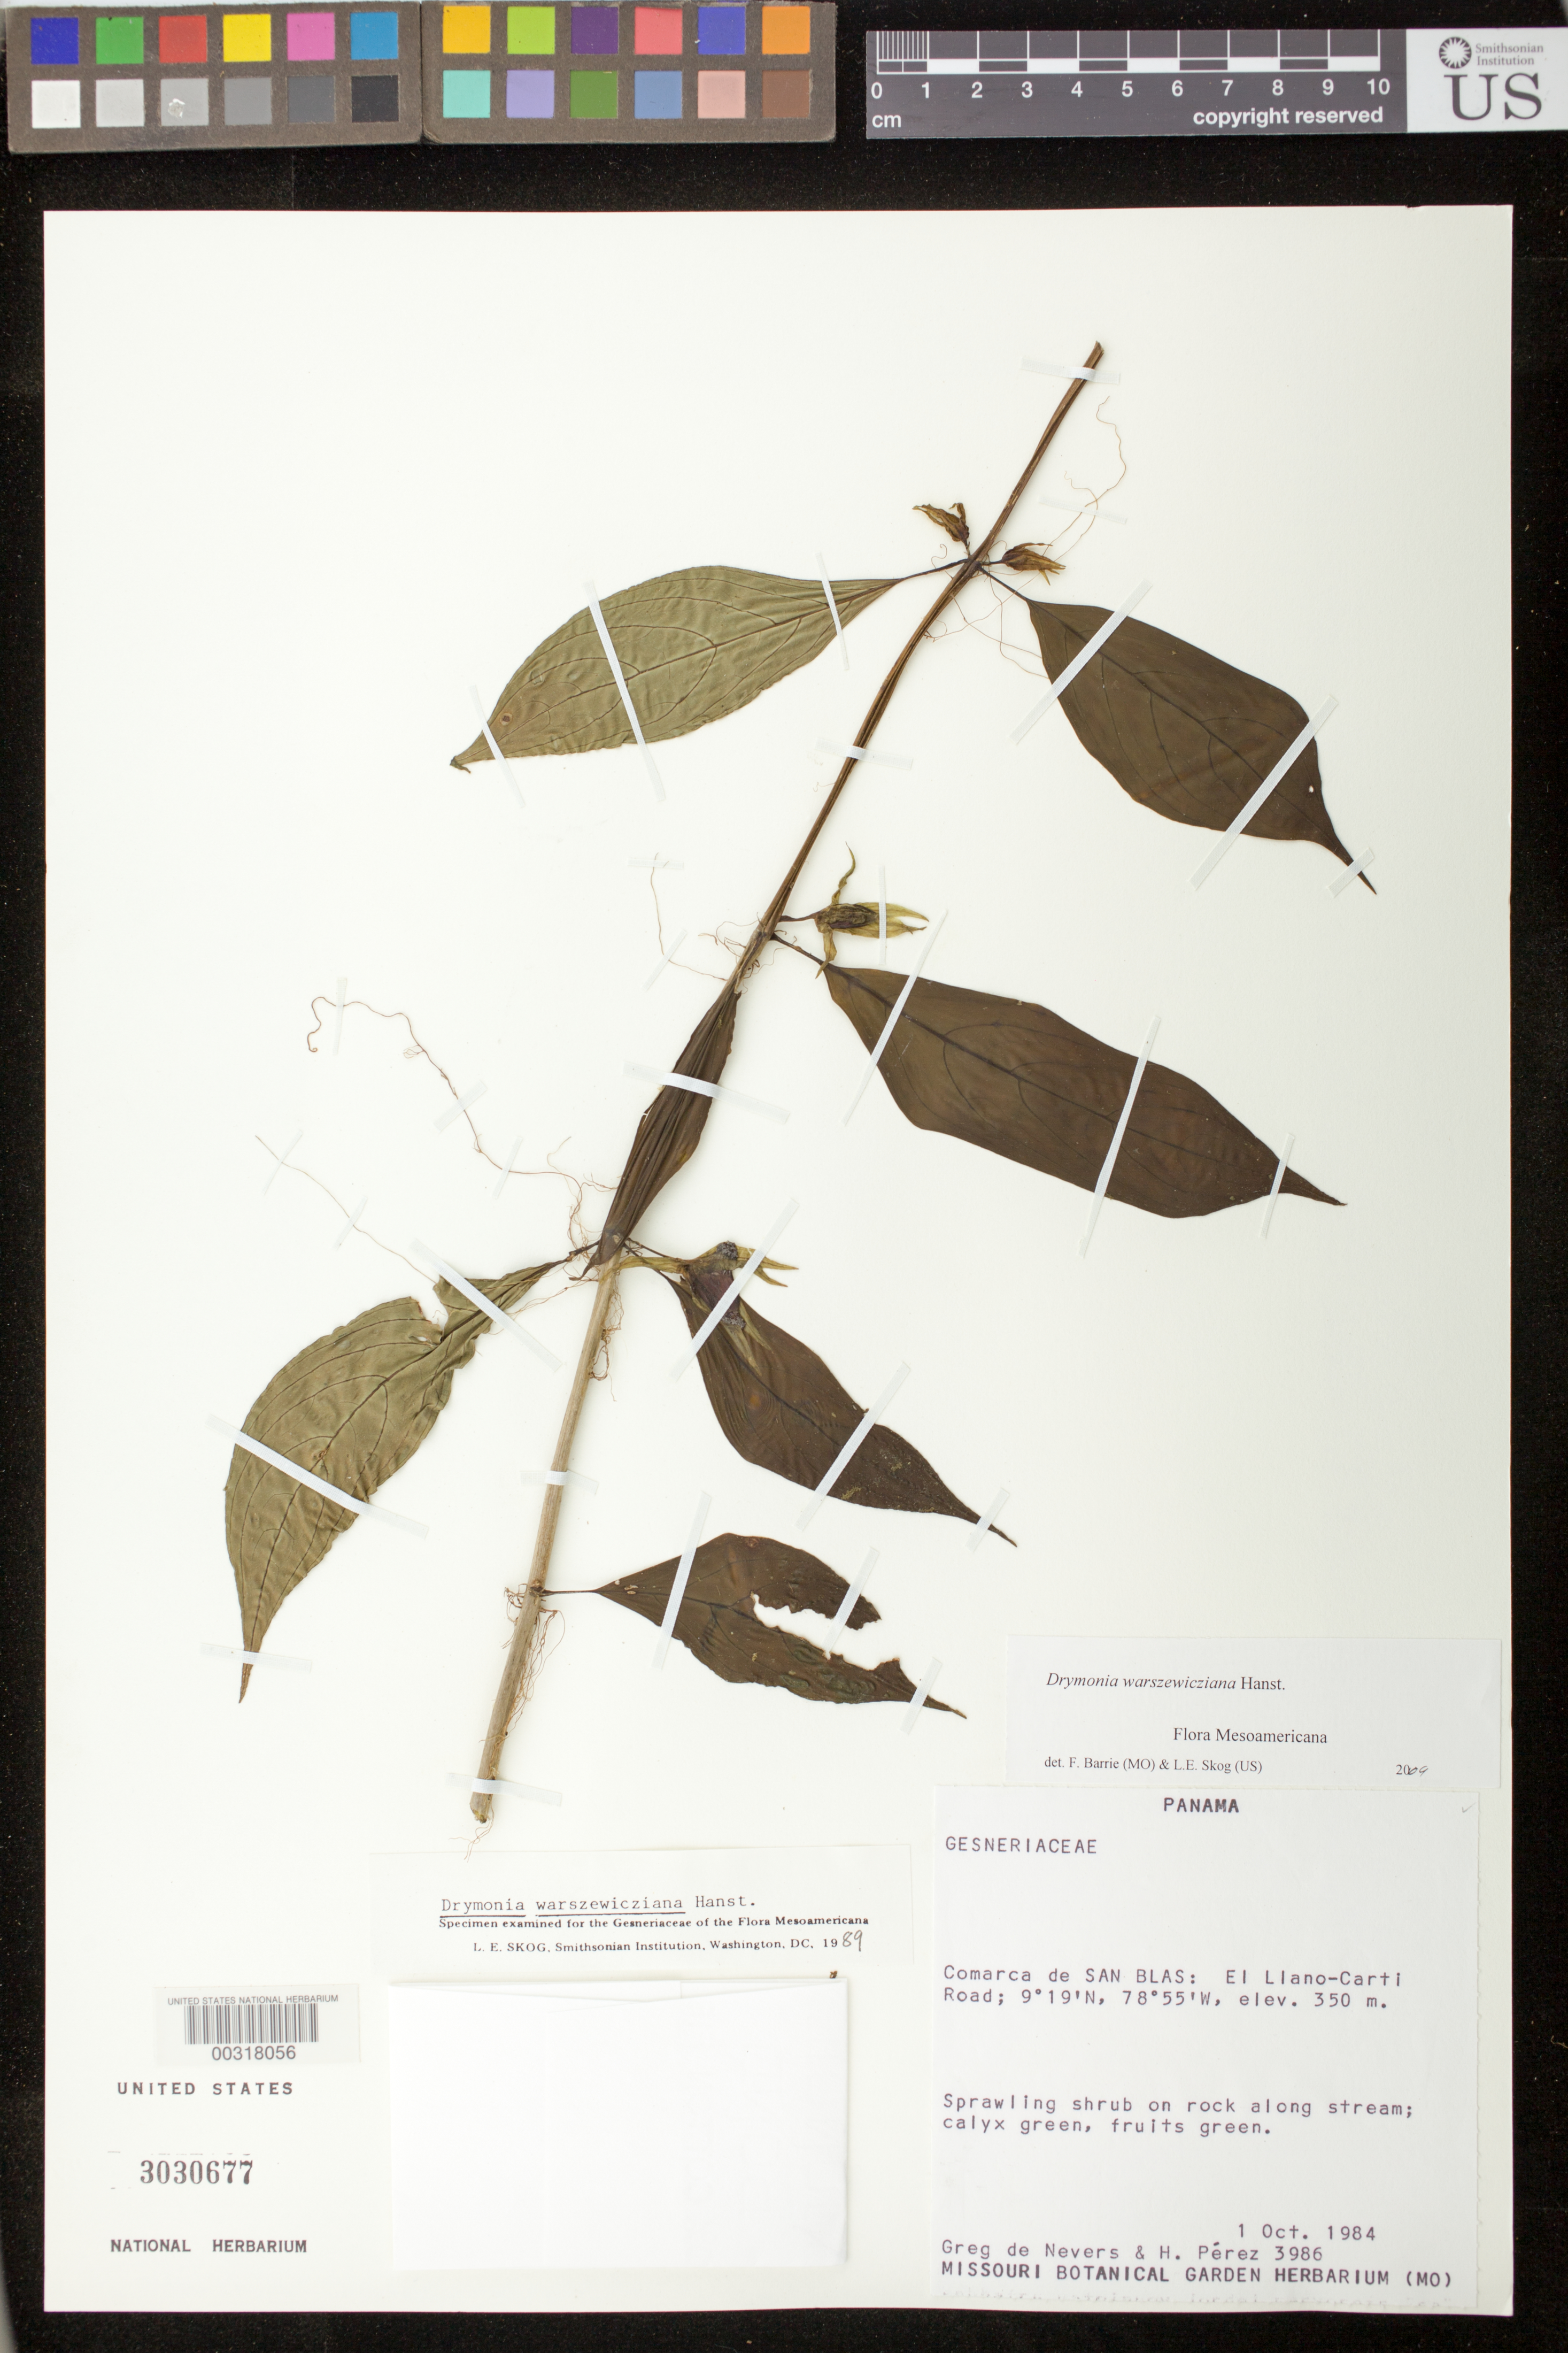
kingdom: Plantae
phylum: Tracheophyta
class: Magnoliopsida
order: Lamiales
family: Gesneriaceae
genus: Drymonia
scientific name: Drymonia warszewicziana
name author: Hanst.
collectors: G. C. de Nevers & H. Pérez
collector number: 3986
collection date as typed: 01 Oct 1984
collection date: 1984-10-01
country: Panama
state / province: Kuna Yala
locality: Comarca de San Blas, El Llano-Carti road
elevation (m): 350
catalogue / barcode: US 3030677